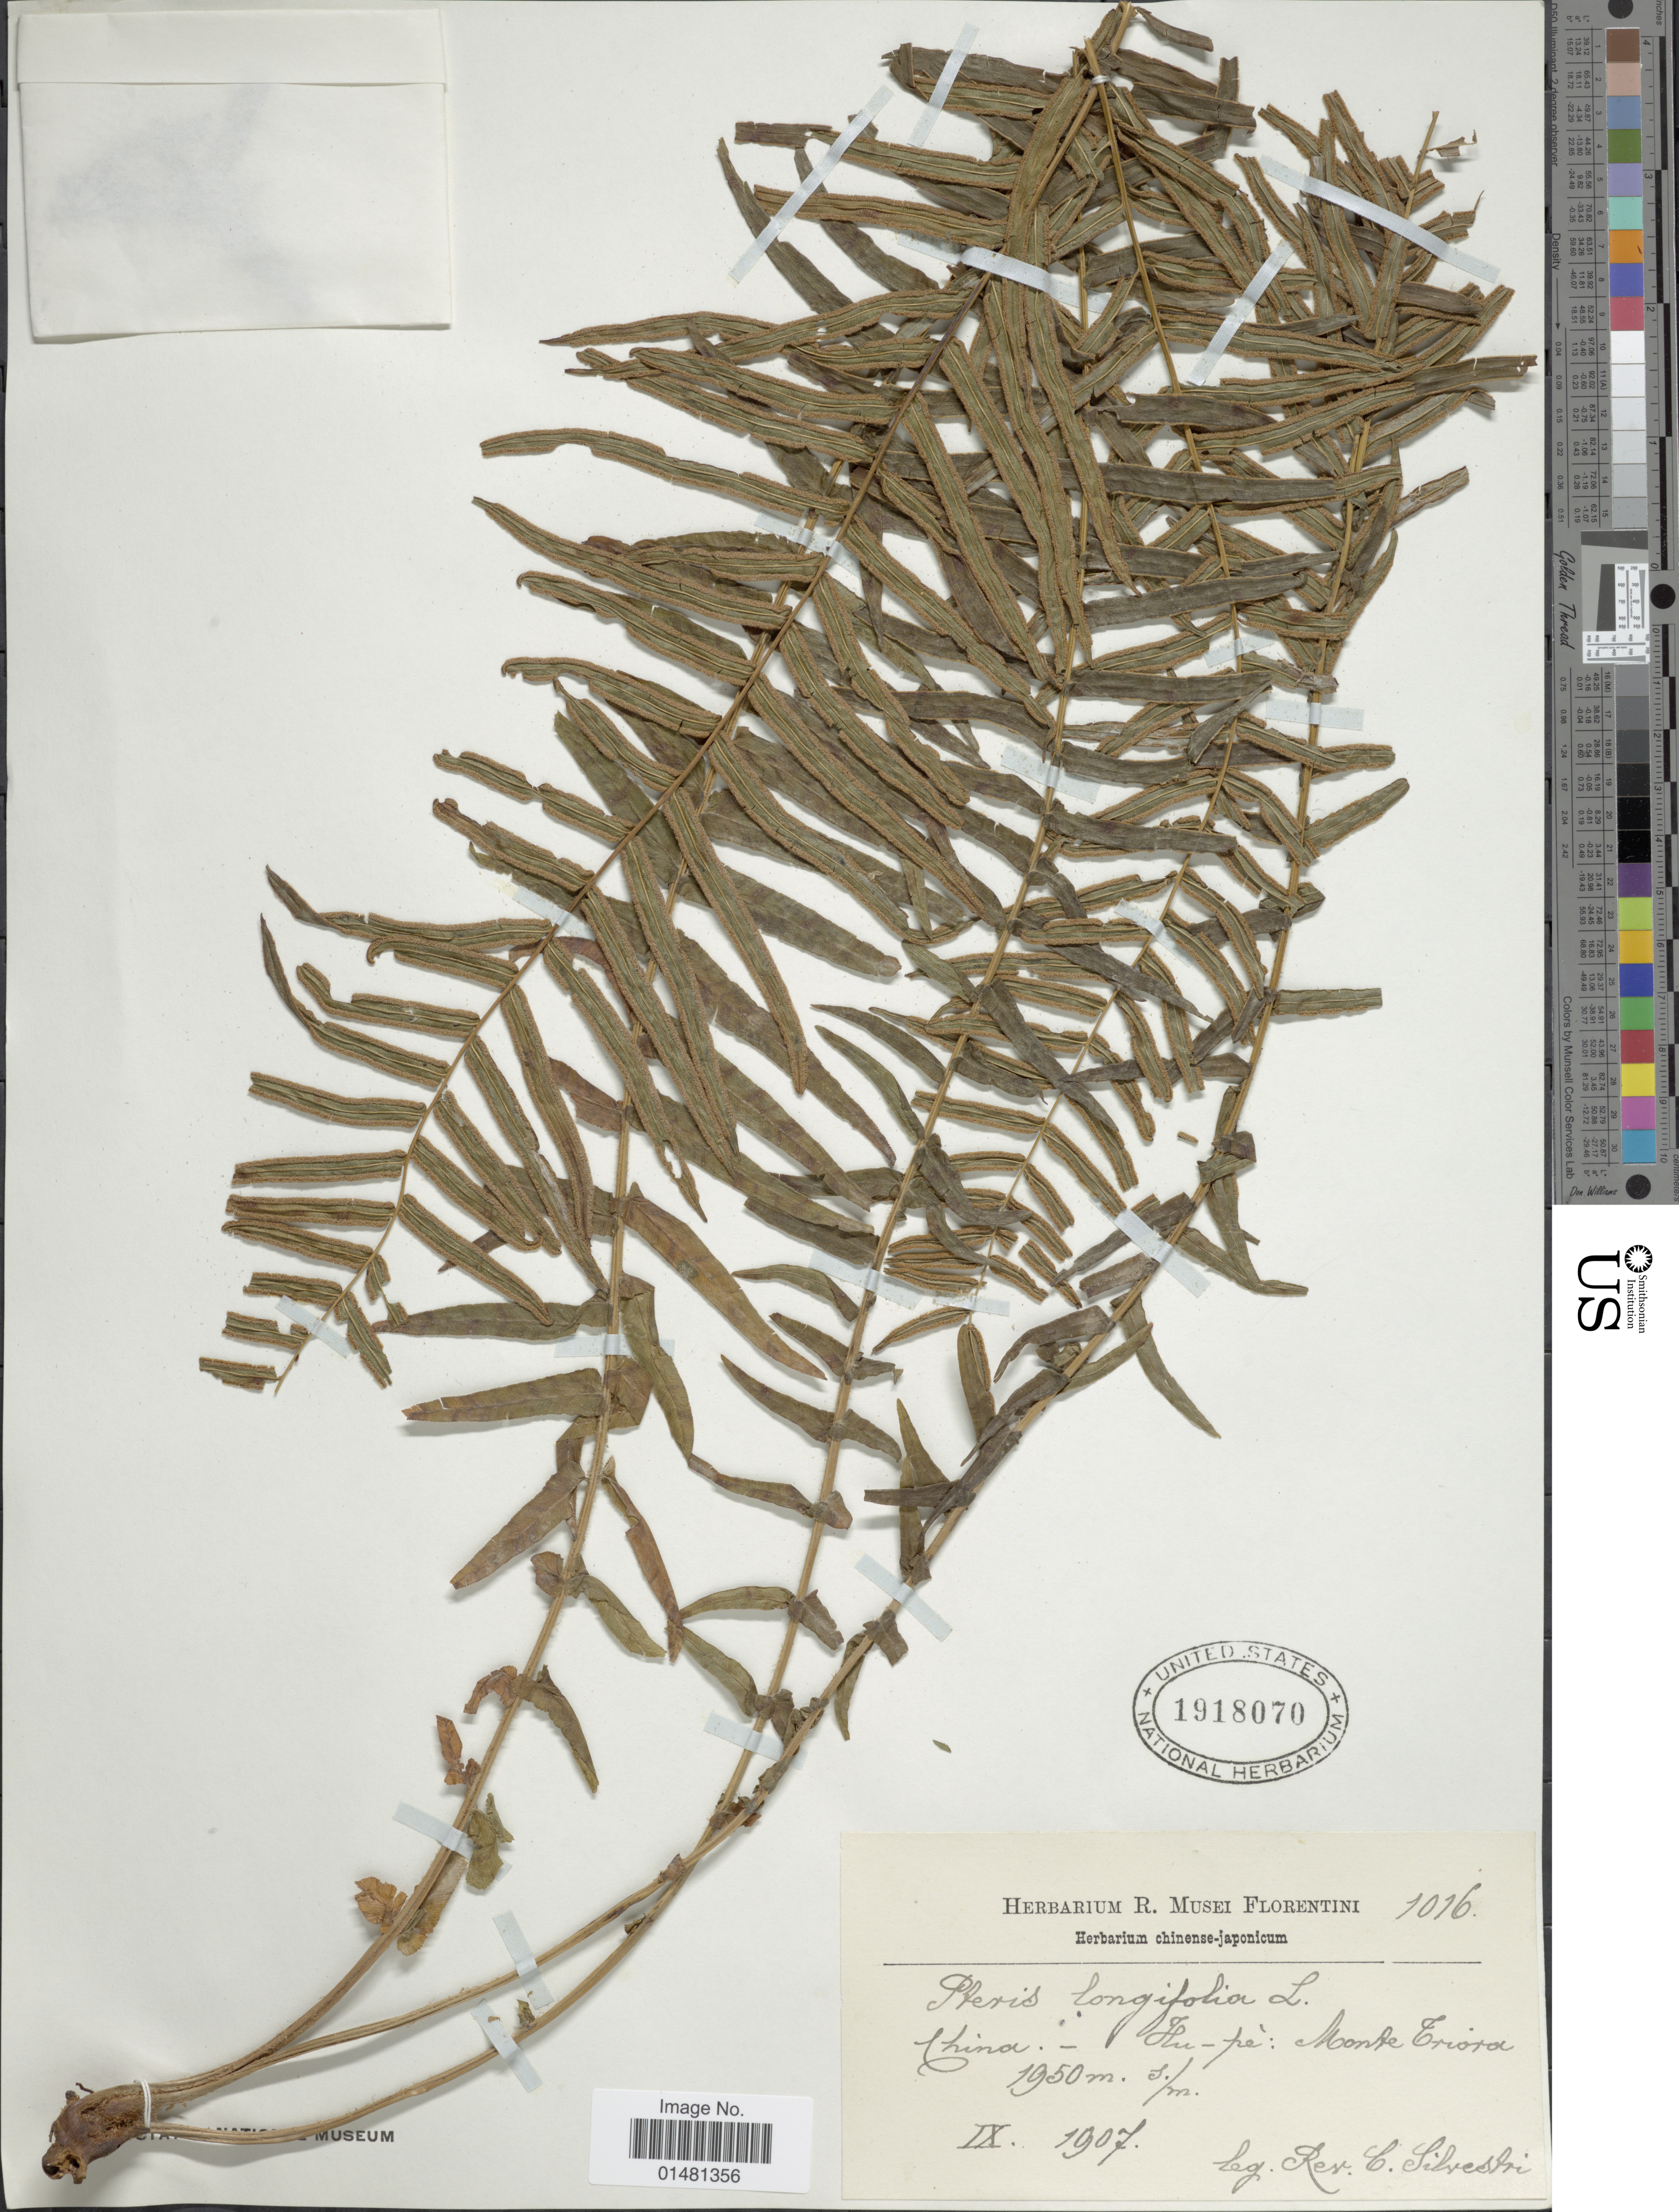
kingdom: Plantae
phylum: Tracheophyta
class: Polypodiopsida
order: Polypodiales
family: Pteridaceae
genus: Pteris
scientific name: Pteris vittata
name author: L.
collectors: P. Silvestri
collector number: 1016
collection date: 1907-09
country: China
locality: Hu-Pé: Nonke Eriora [interpreted]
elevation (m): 1950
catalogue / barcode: US 1918070